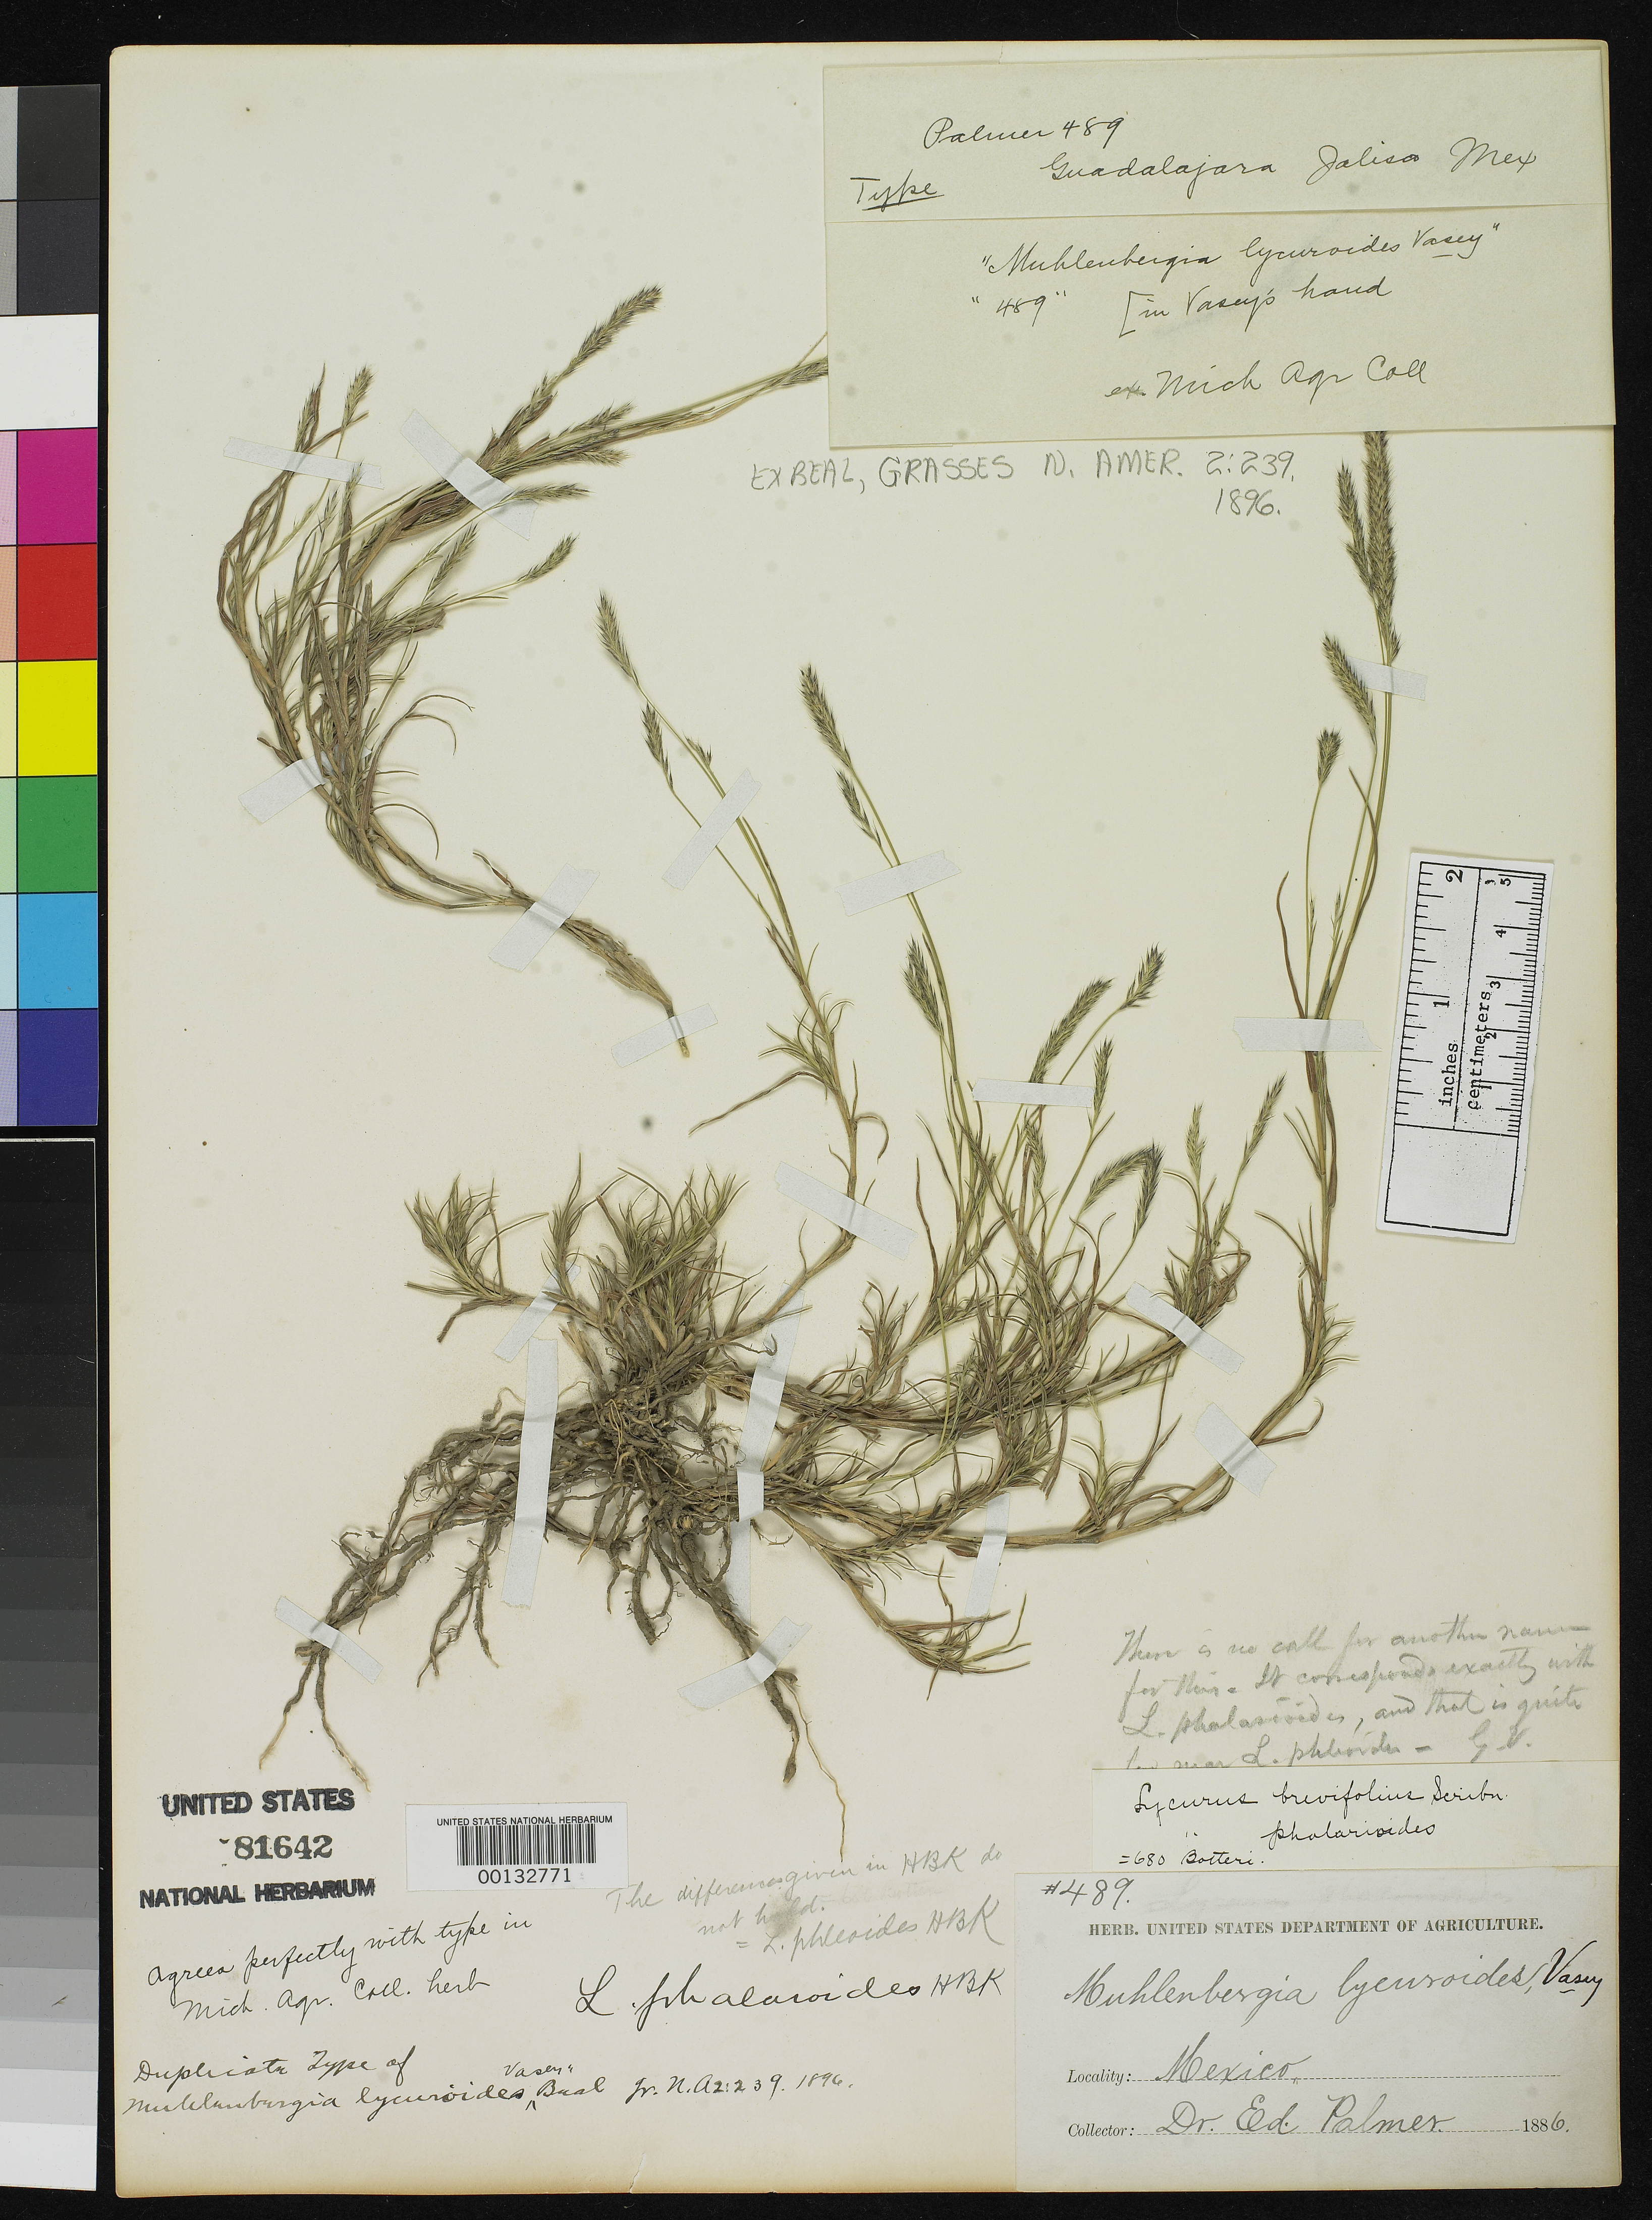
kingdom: Plantae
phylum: Tracheophyta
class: Liliopsida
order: Poales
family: Poaceae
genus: Muhlenbergia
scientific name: Muhlenbergia lycuroides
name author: Vasey ex W.J. Beal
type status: Isotype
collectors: E. Palmer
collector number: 489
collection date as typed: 1886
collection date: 1886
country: Mexico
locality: E of Monserrat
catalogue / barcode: US 81642